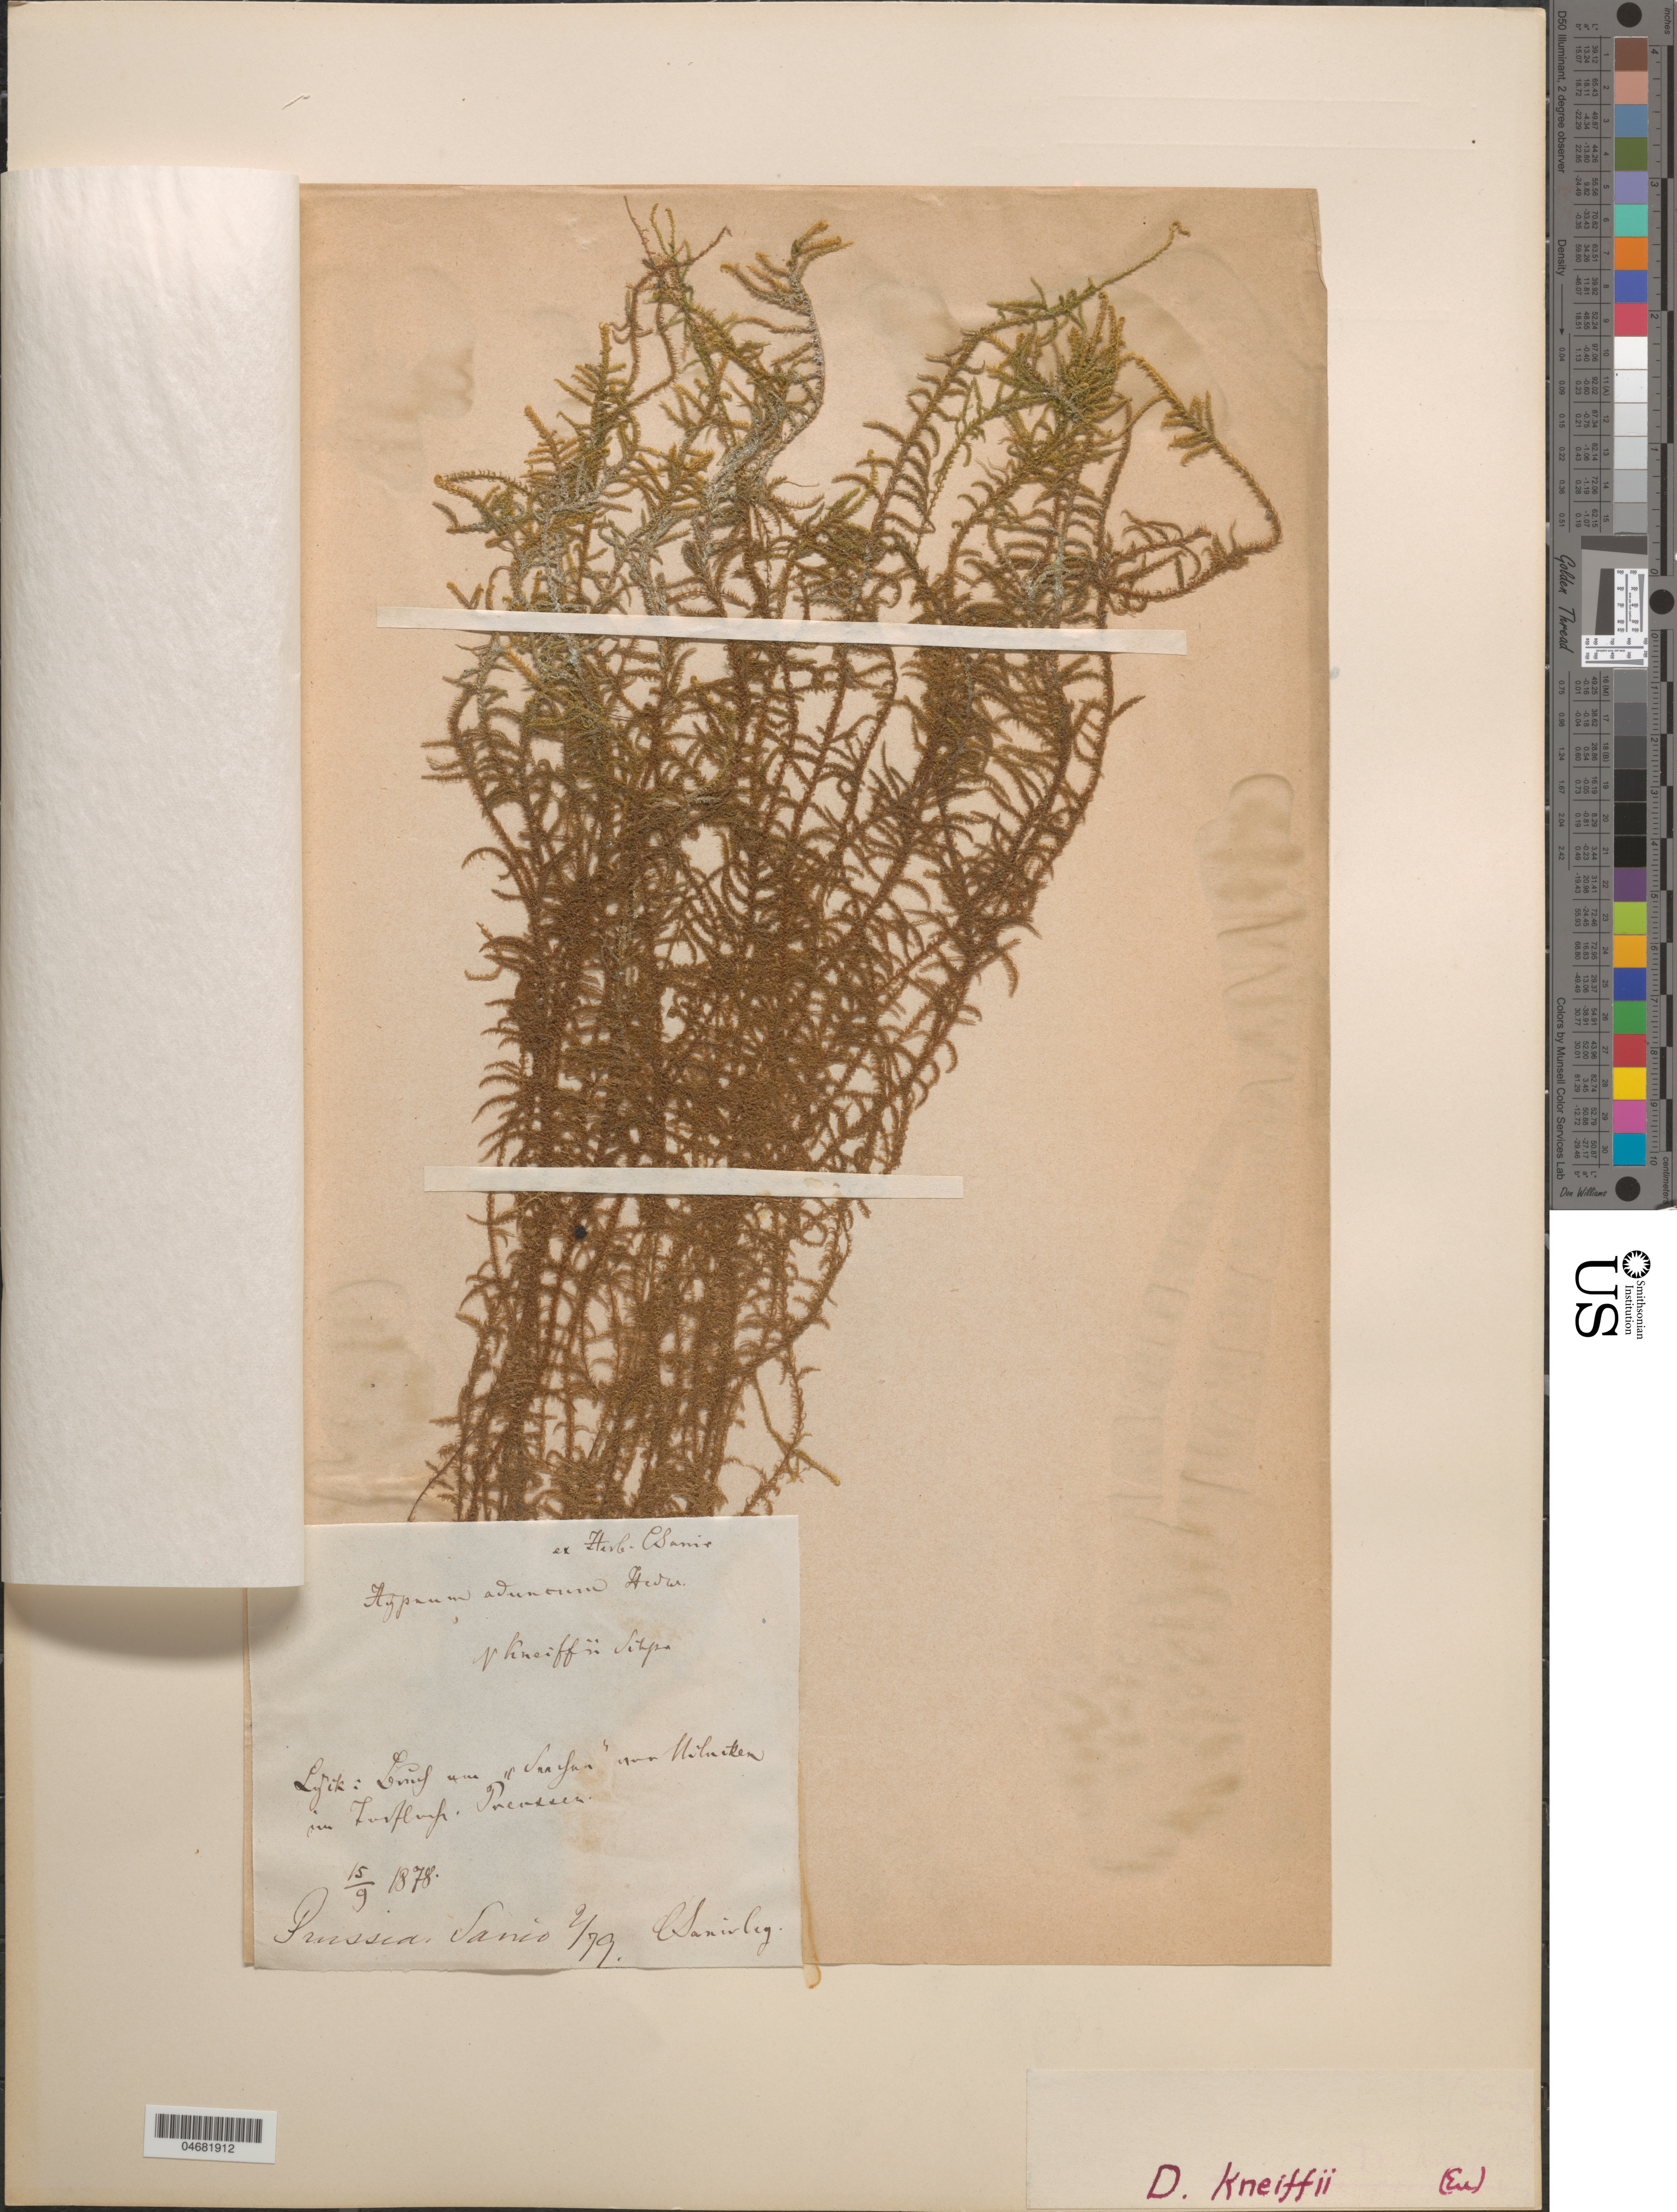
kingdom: Plantae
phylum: Bryophyta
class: Bryopsida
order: Hypnales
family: Hypnaceae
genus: Hypnum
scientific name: Hypnum aduncum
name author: Hedw.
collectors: C. Sanio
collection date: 1878-09-15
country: Poland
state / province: Warminsko-Mazurskie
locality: Lyck. Prussia.